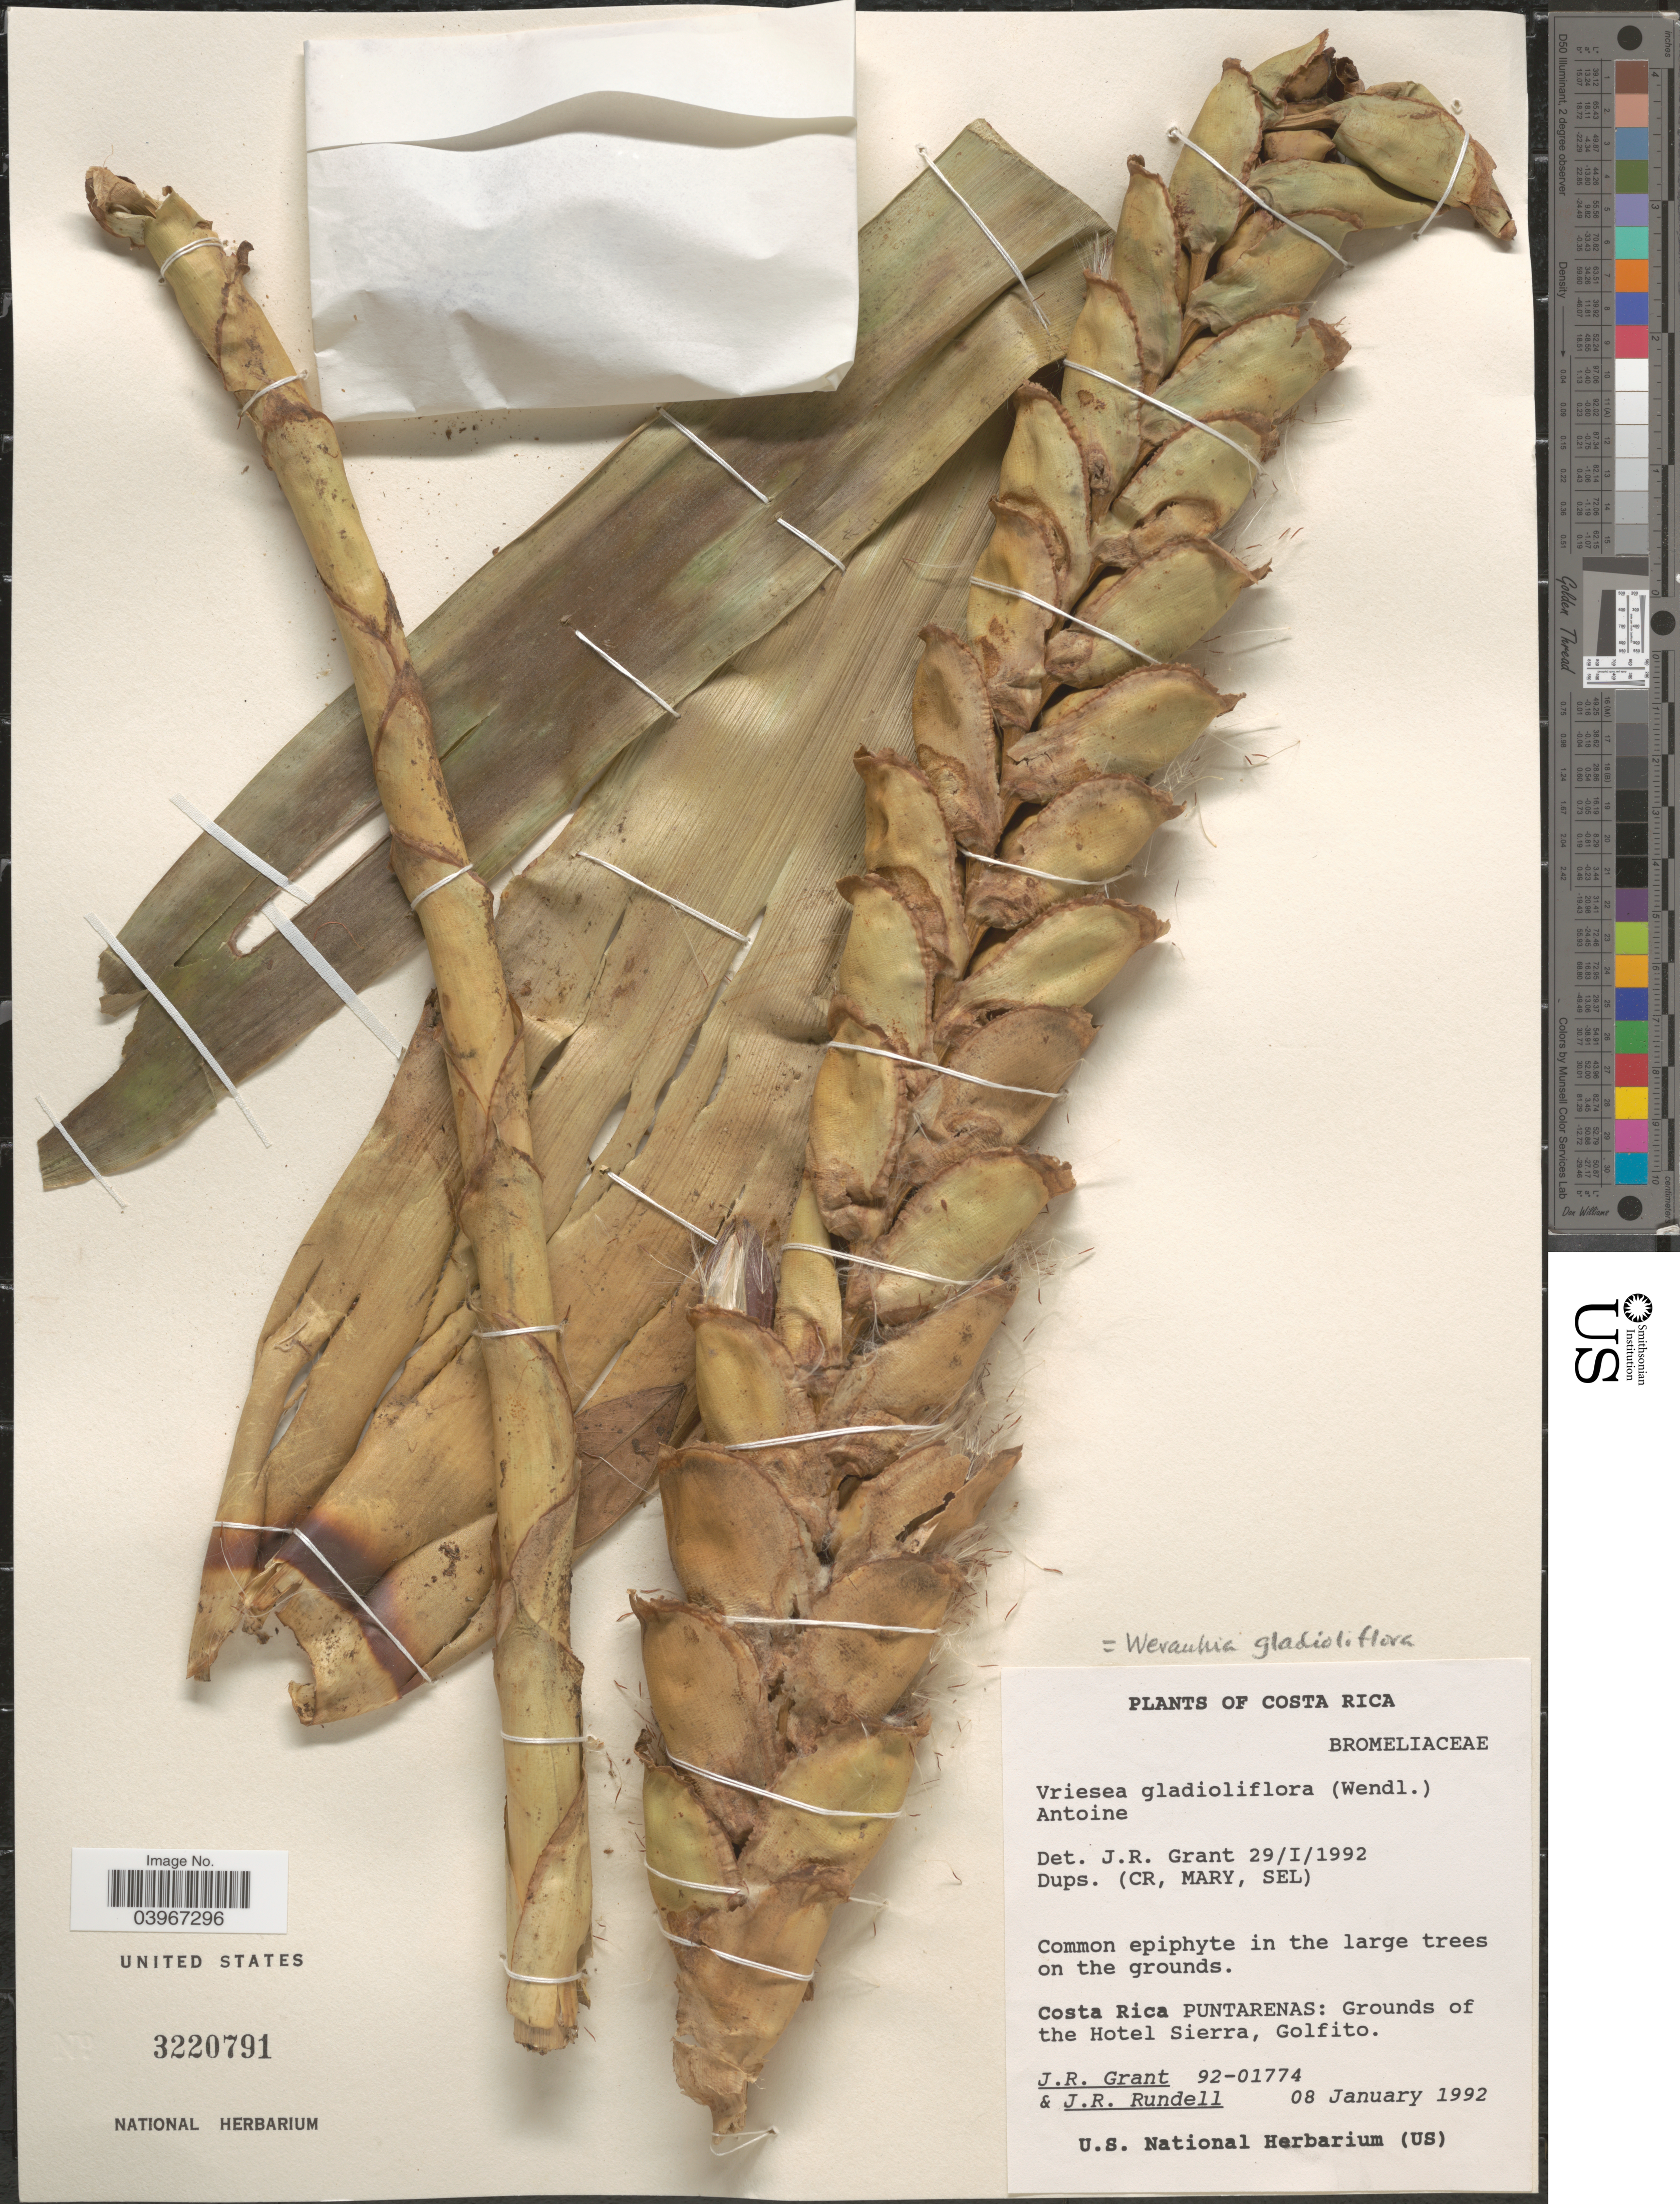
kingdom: Plantae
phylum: Tracheophyta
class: Liliopsida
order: Poales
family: Bromeliaceae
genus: Werauhia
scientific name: Werauhia gladioliflora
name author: (H. Wendl.) J.R. Grant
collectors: J. Grant & J. R. Rundell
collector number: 92-01774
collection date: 1992-01-08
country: Costa Rica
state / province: Puntarenas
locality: Grounds of the Hotel Sierra, Golfito.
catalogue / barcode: US 3220791